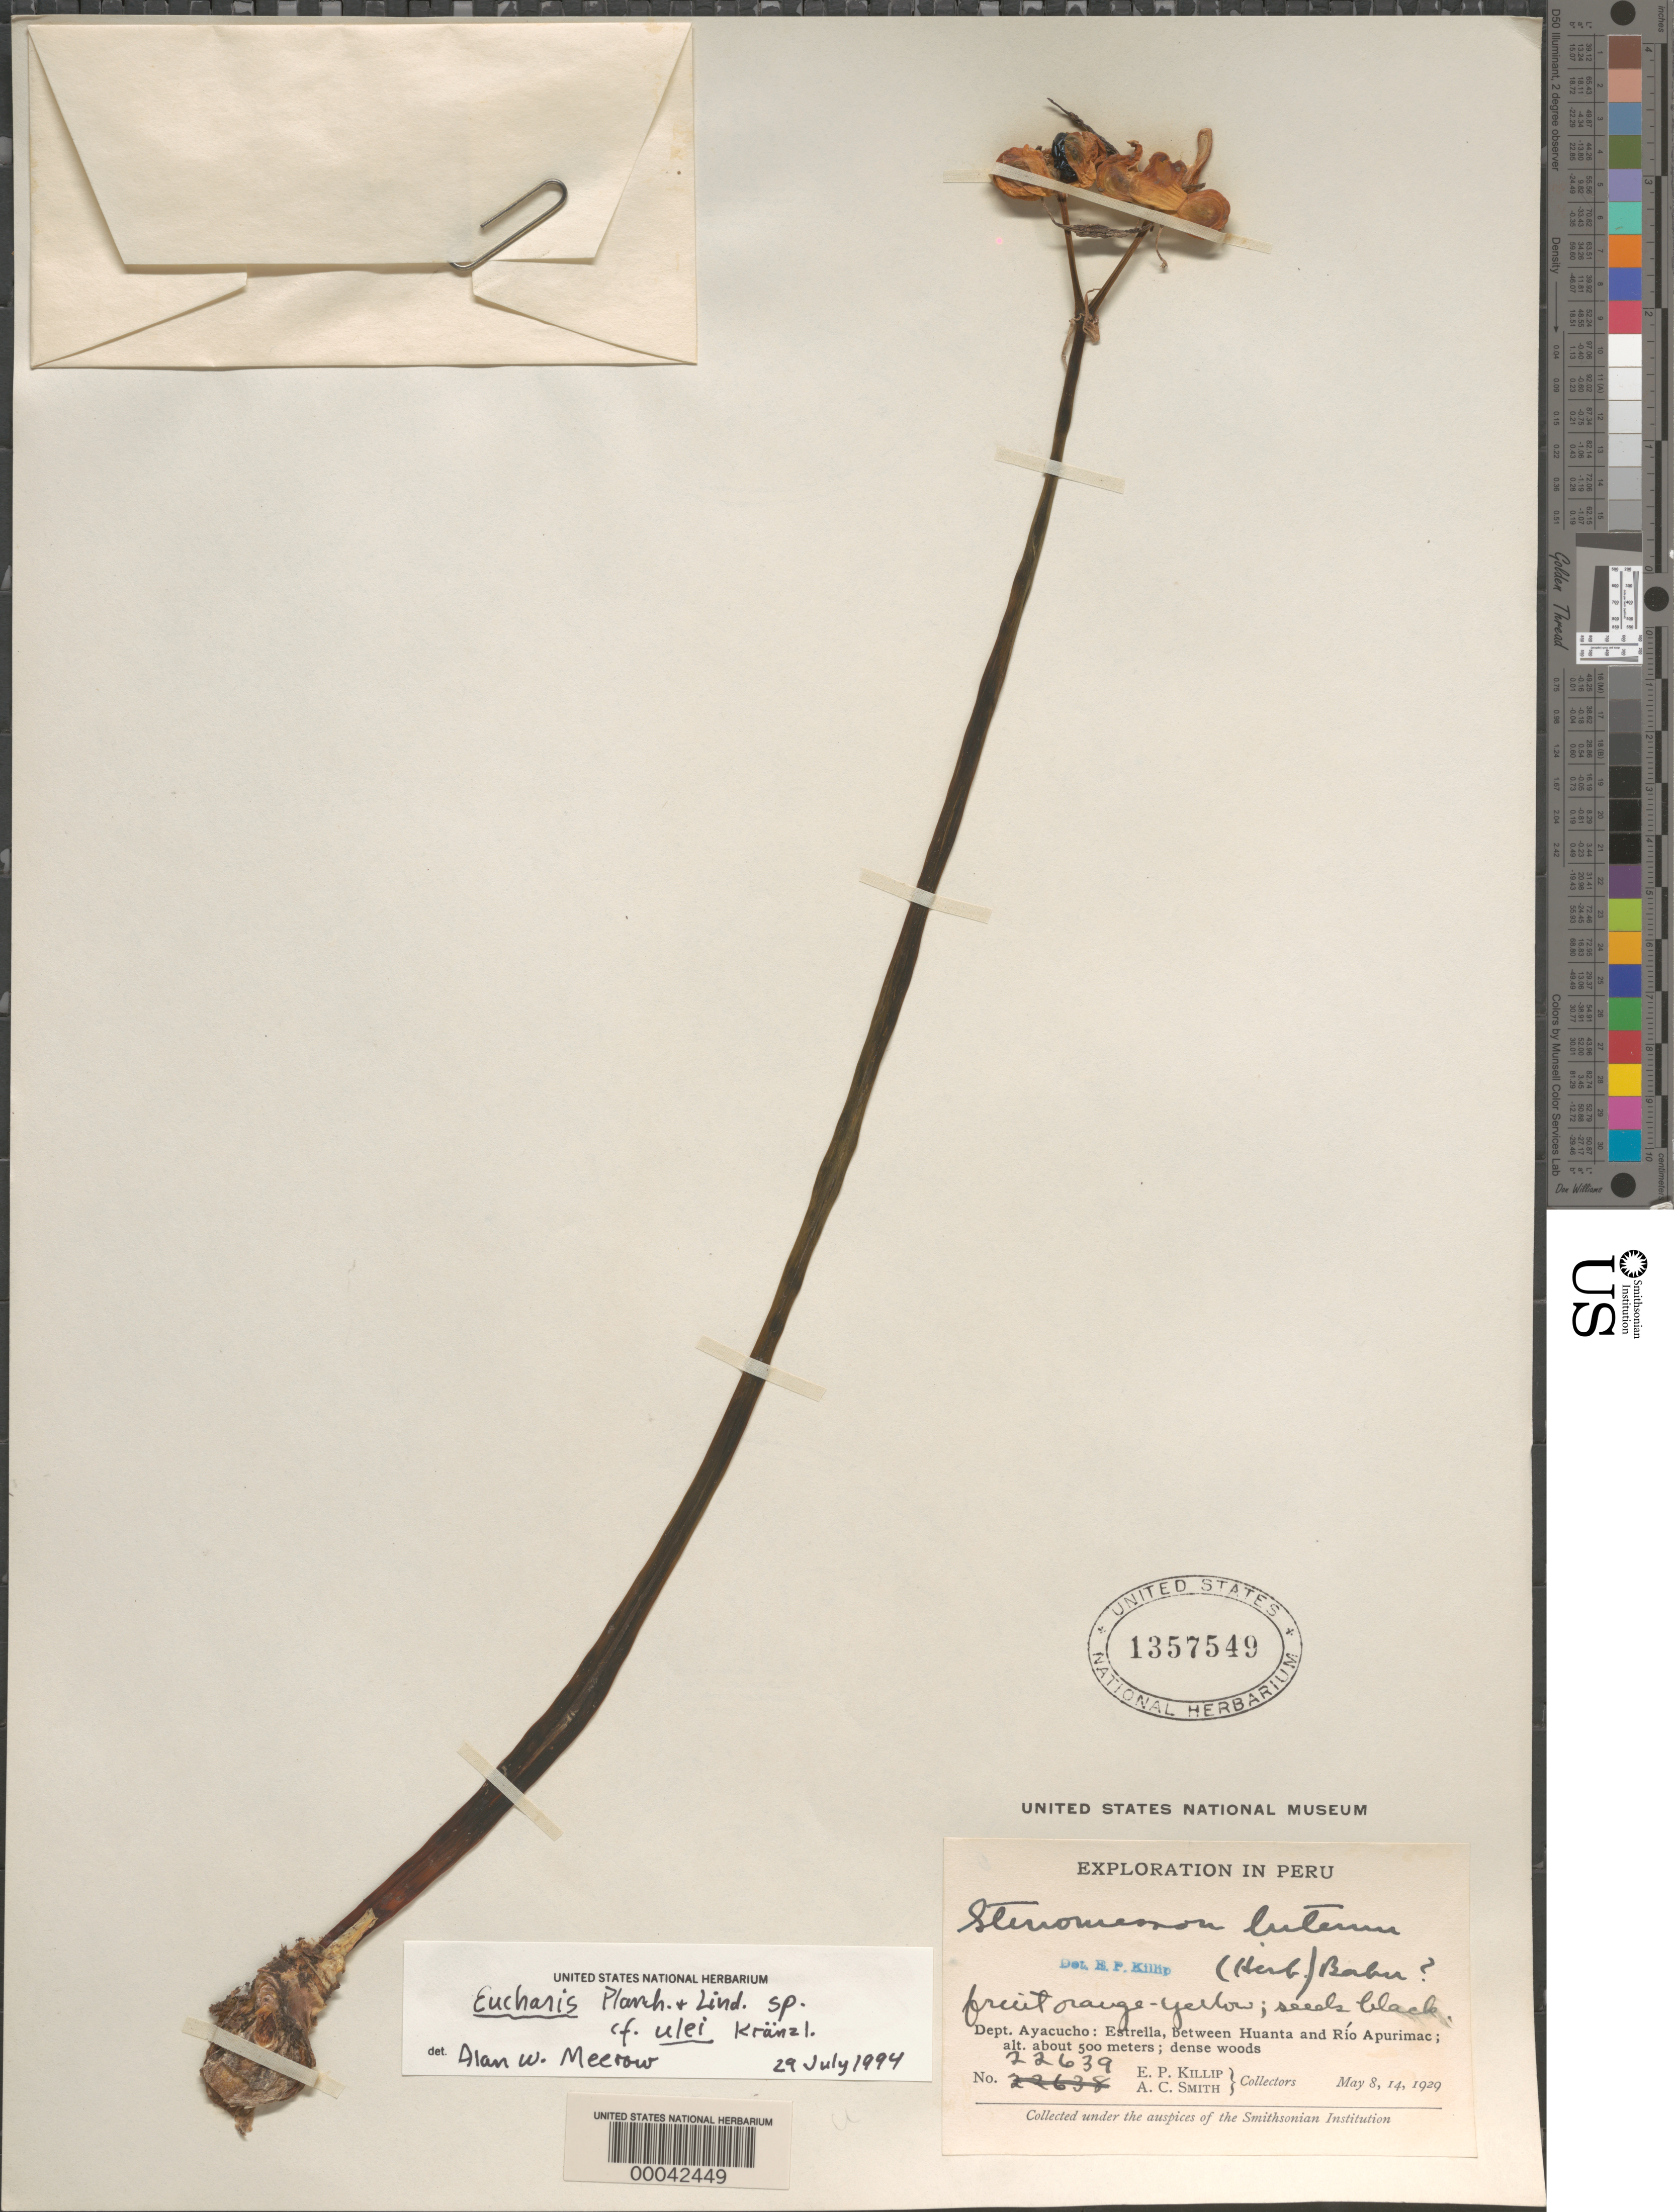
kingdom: Plantae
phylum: Tracheophyta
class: Liliopsida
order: Asparagales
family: Amaryllidaceae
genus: Eucharis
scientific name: Eucharis ulei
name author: Kranzl.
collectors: E. P. Killip & A. C. Smith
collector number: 22639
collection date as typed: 08 May 1929 and 14 May 1929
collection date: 1929-05-08,1929-05-14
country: Peru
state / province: Ayacucho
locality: Estrella, between Huanta and Río Apurímac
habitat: Dense woods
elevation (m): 500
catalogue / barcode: US 1357549